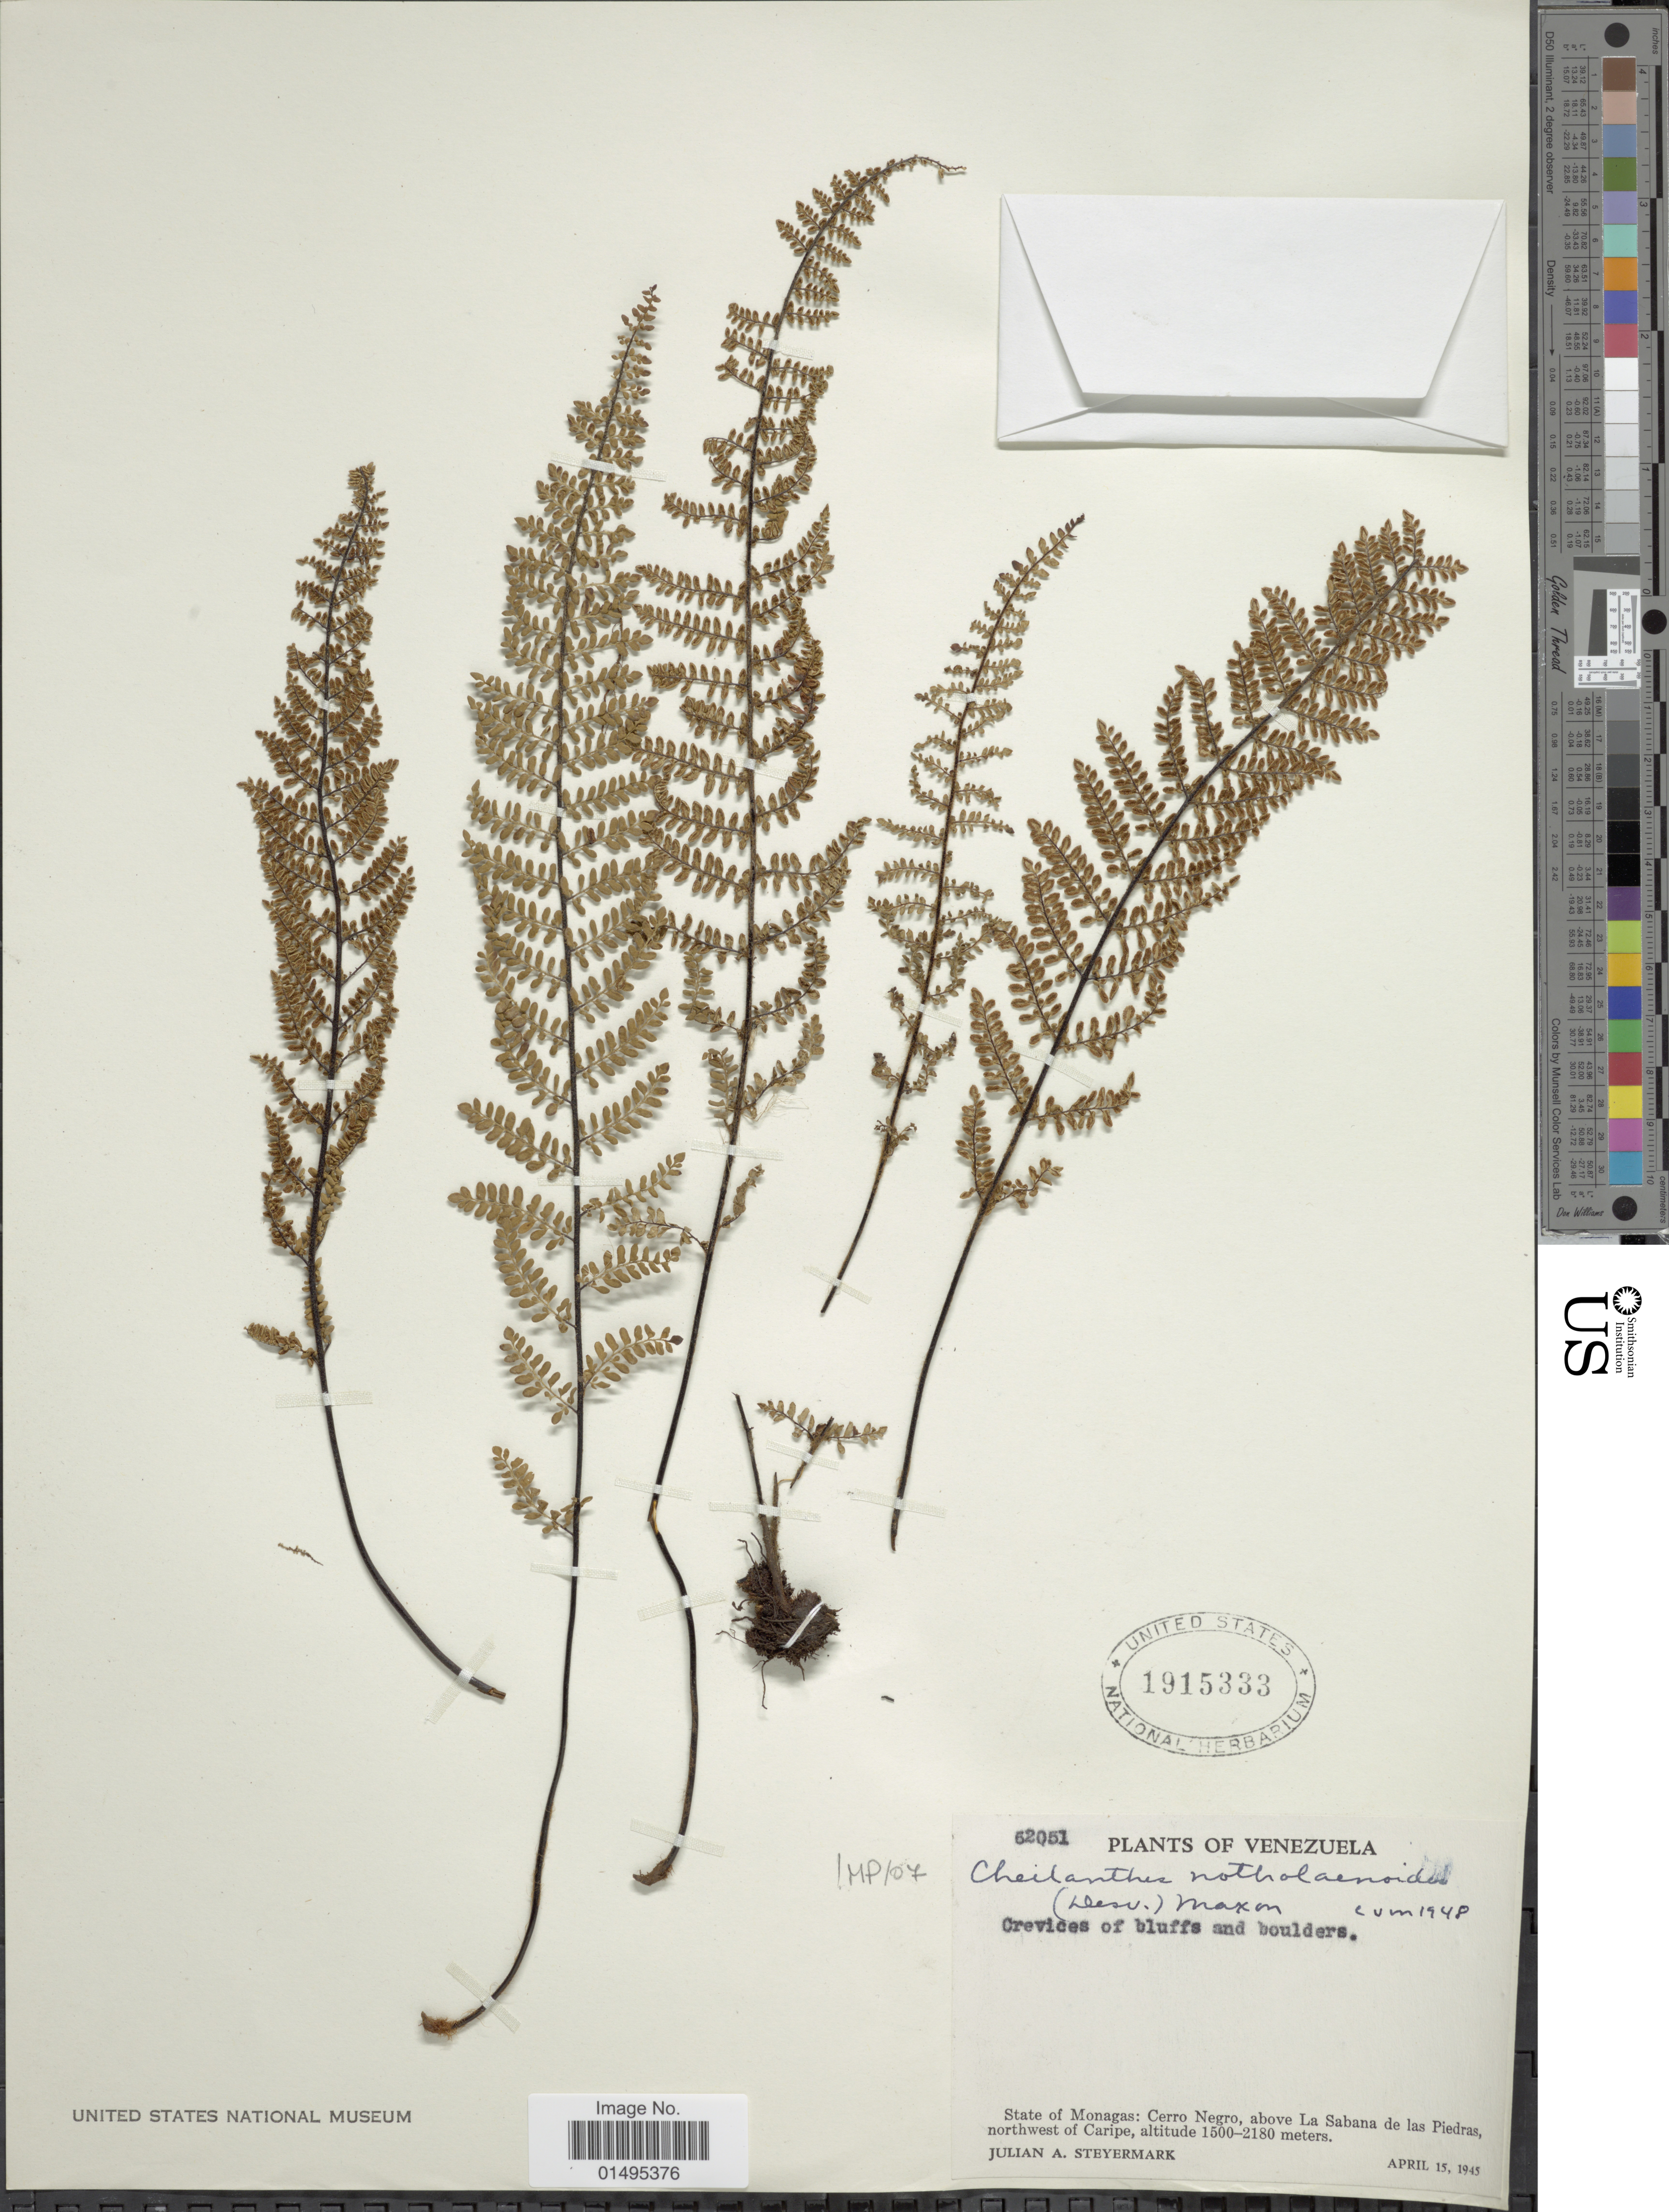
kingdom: Plantae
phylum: Tracheophyta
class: Polypodiopsida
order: Polypodiales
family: Pteridaceae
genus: Myriopteris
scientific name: Myriopteris notholaenoides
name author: (Desv.) Grusz & Windham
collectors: J. Steyermark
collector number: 52051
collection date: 1945-04-15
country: Venezuela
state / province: Monagas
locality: Venezuela, State of Monagas: Cerro negro, above La Sabana de las Piedras northwest of Caripe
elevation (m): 1500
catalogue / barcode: US 1915333